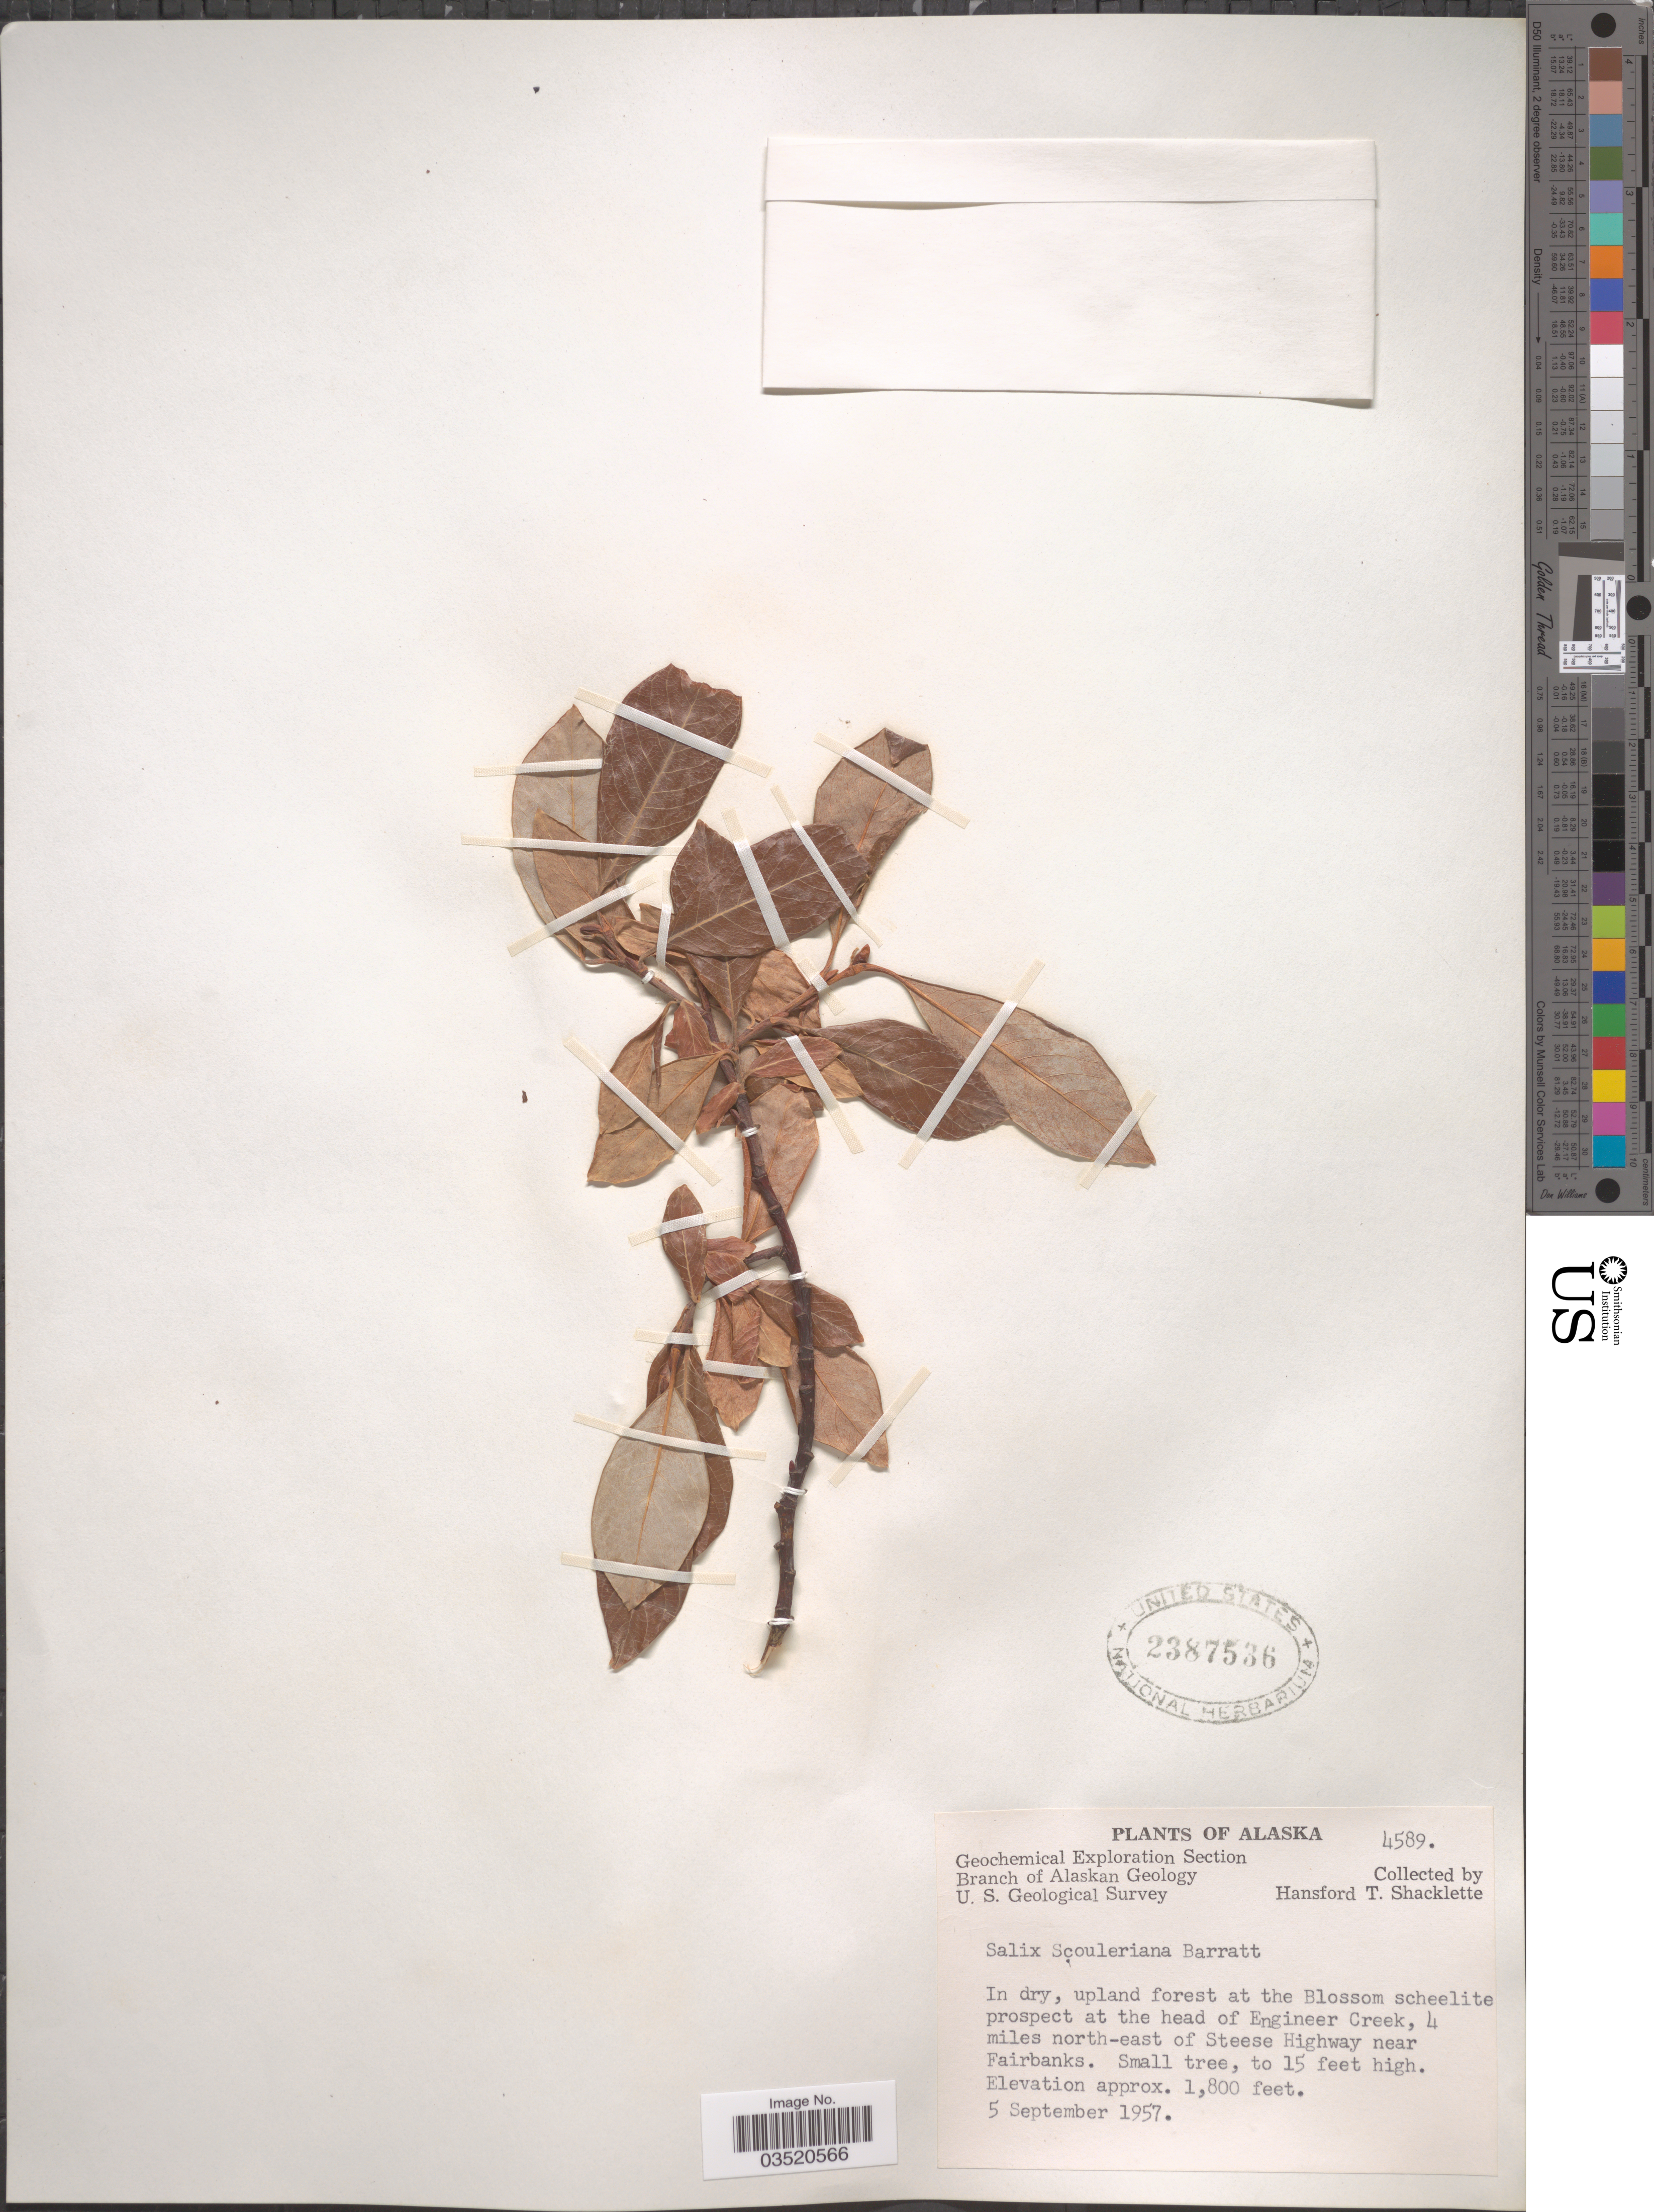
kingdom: Plantae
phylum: Tracheophyta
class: Magnoliopsida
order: Malpighiales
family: Salicaceae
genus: Salix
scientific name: Salix scouleriana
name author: Barratt ex Hook.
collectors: H. Shacklette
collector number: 4589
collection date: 1957-09-05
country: United States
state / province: Alaska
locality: Upland forest at the Blossom scheelite prospect at the head of Engineer Creek, 4 miles north-east of Steese Highway near Fairbanks.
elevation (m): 549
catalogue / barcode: US 2387536